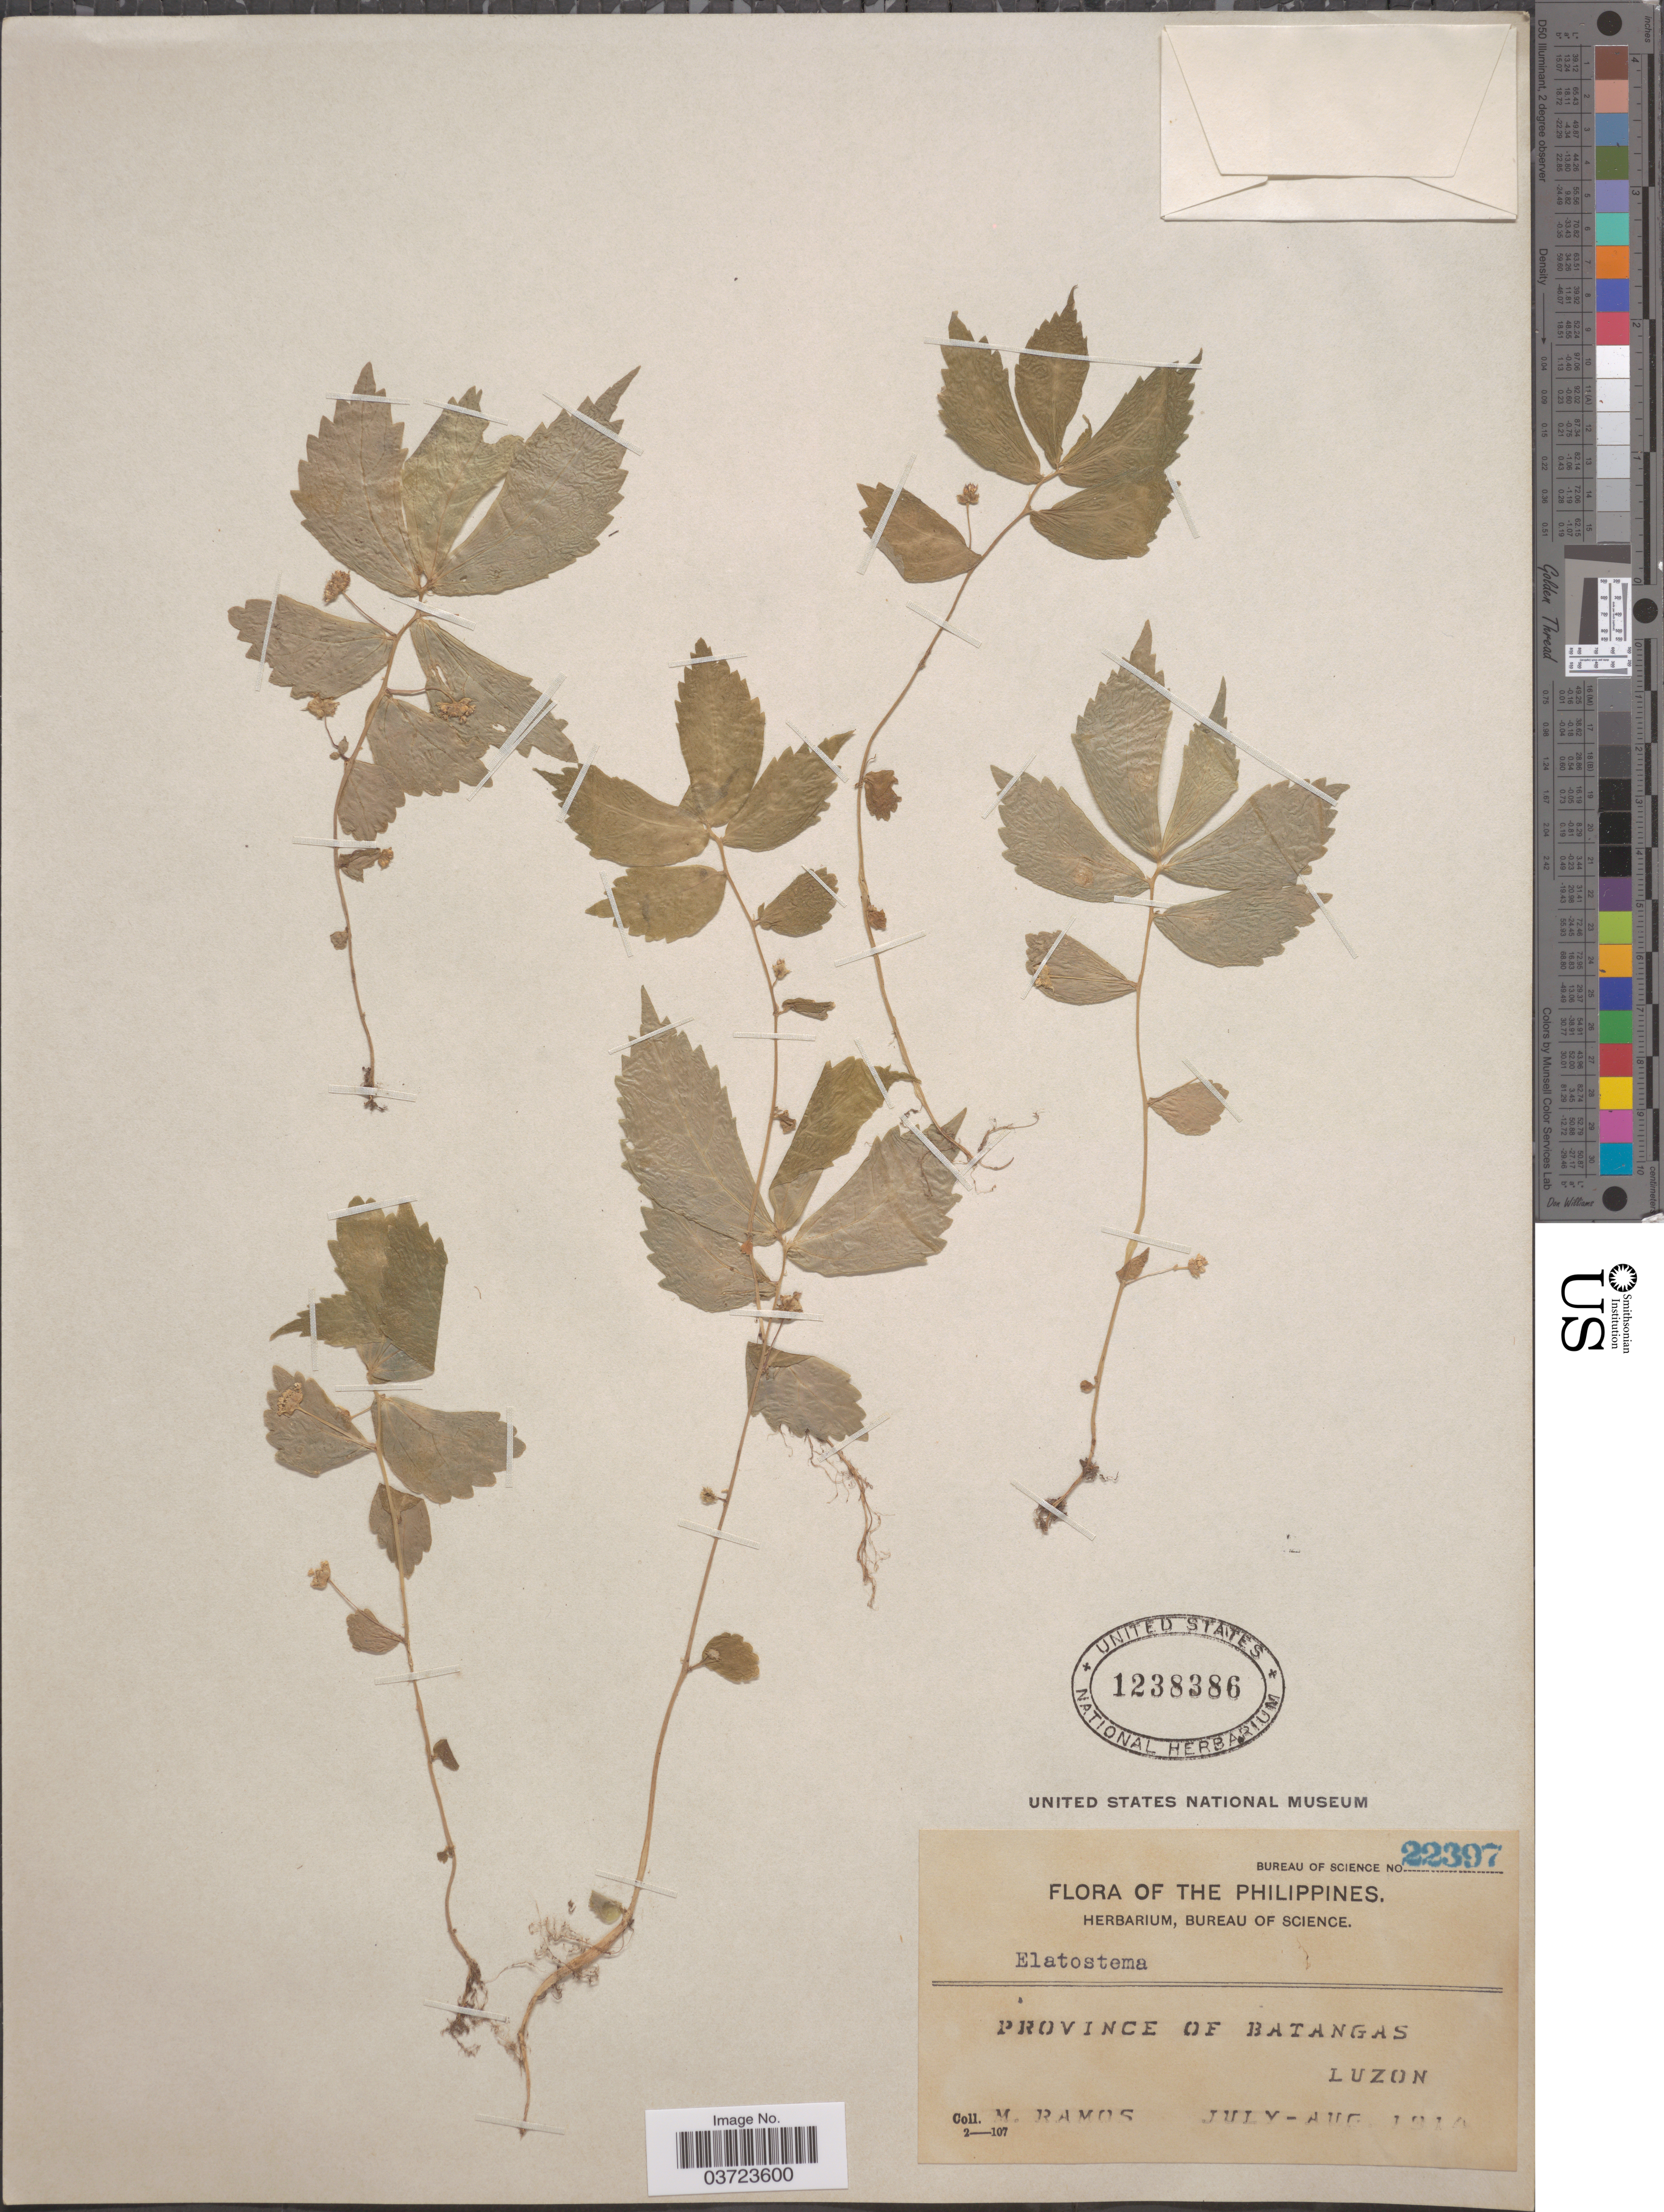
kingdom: Plantae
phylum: Tracheophyta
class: Magnoliopsida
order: Rosales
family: Urticaceae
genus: Elatostema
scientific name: Elatostema sp.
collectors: M. Ramos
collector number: Bureau of Science 22397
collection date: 1914-07/1914-08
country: Philippines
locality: Province of Batangas. Luzon.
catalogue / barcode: US 1238386